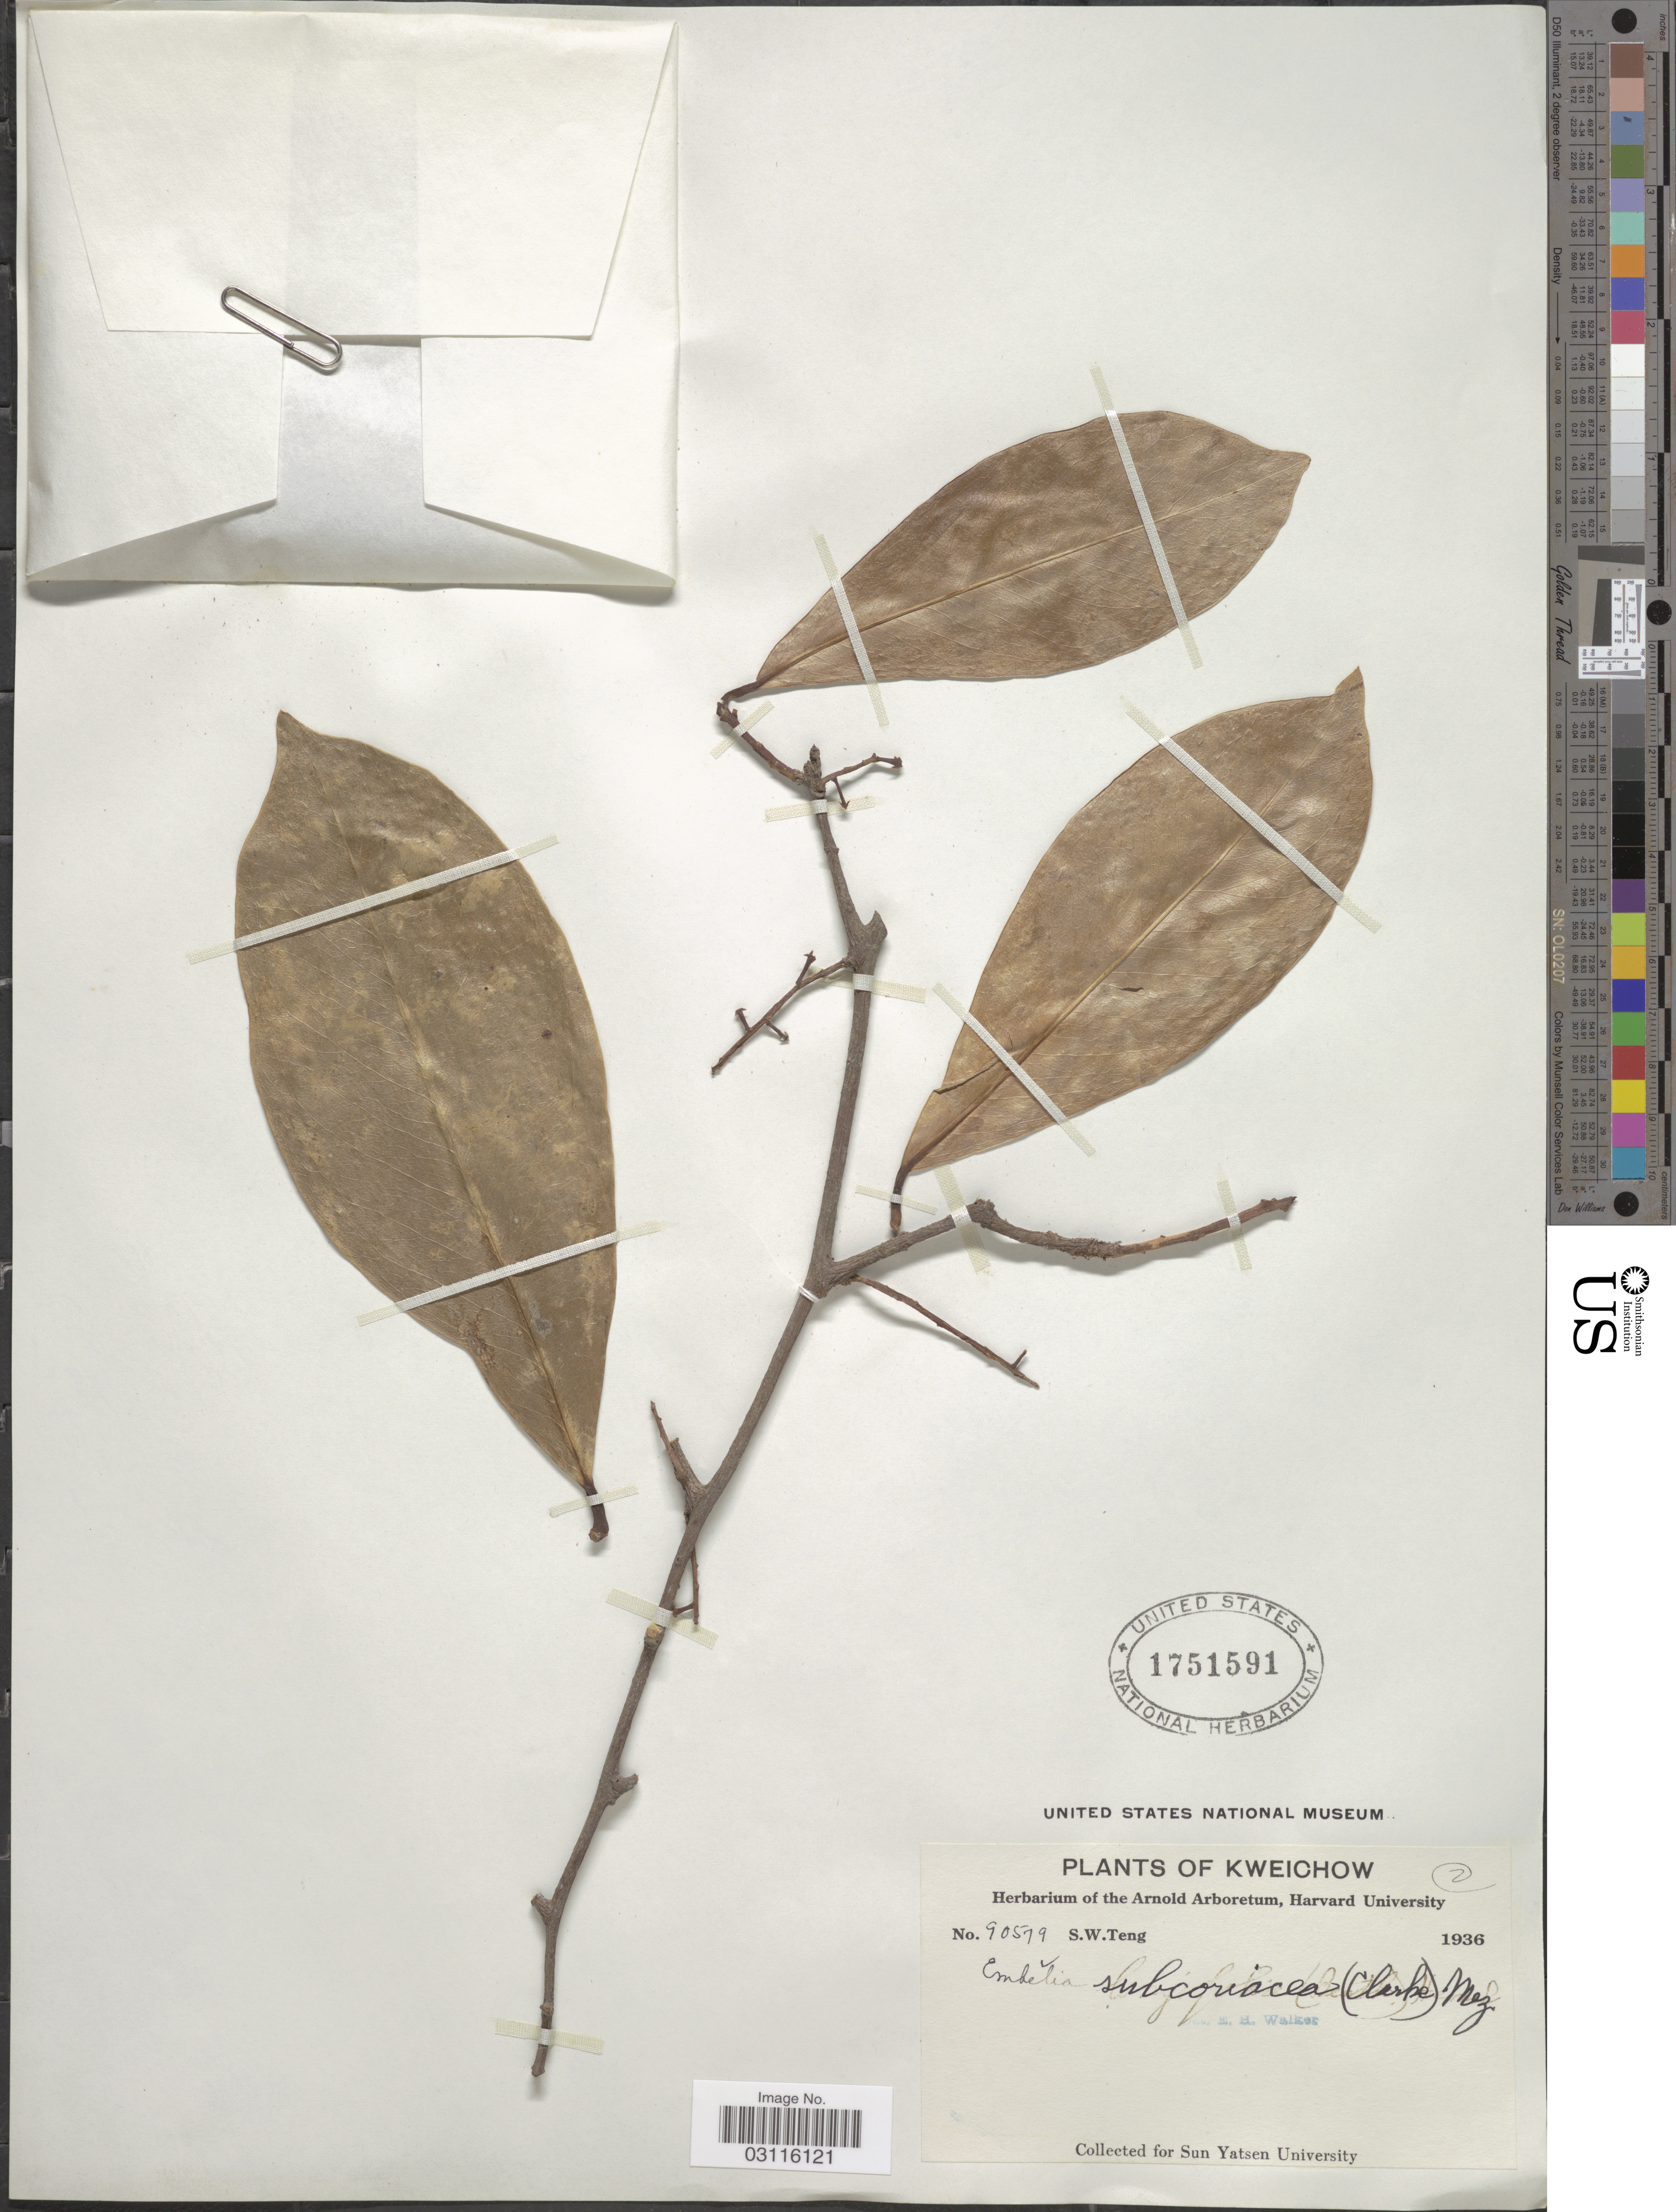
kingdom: Plantae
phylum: Tracheophyta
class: Magnoliopsida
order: Ericales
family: Primulaceae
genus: Embelia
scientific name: Embelia subcoriacea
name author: (C.B. Clarke) Mez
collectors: S. Teng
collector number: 90579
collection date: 1936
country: China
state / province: Guizhou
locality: Kweichow.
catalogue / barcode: US 1751591